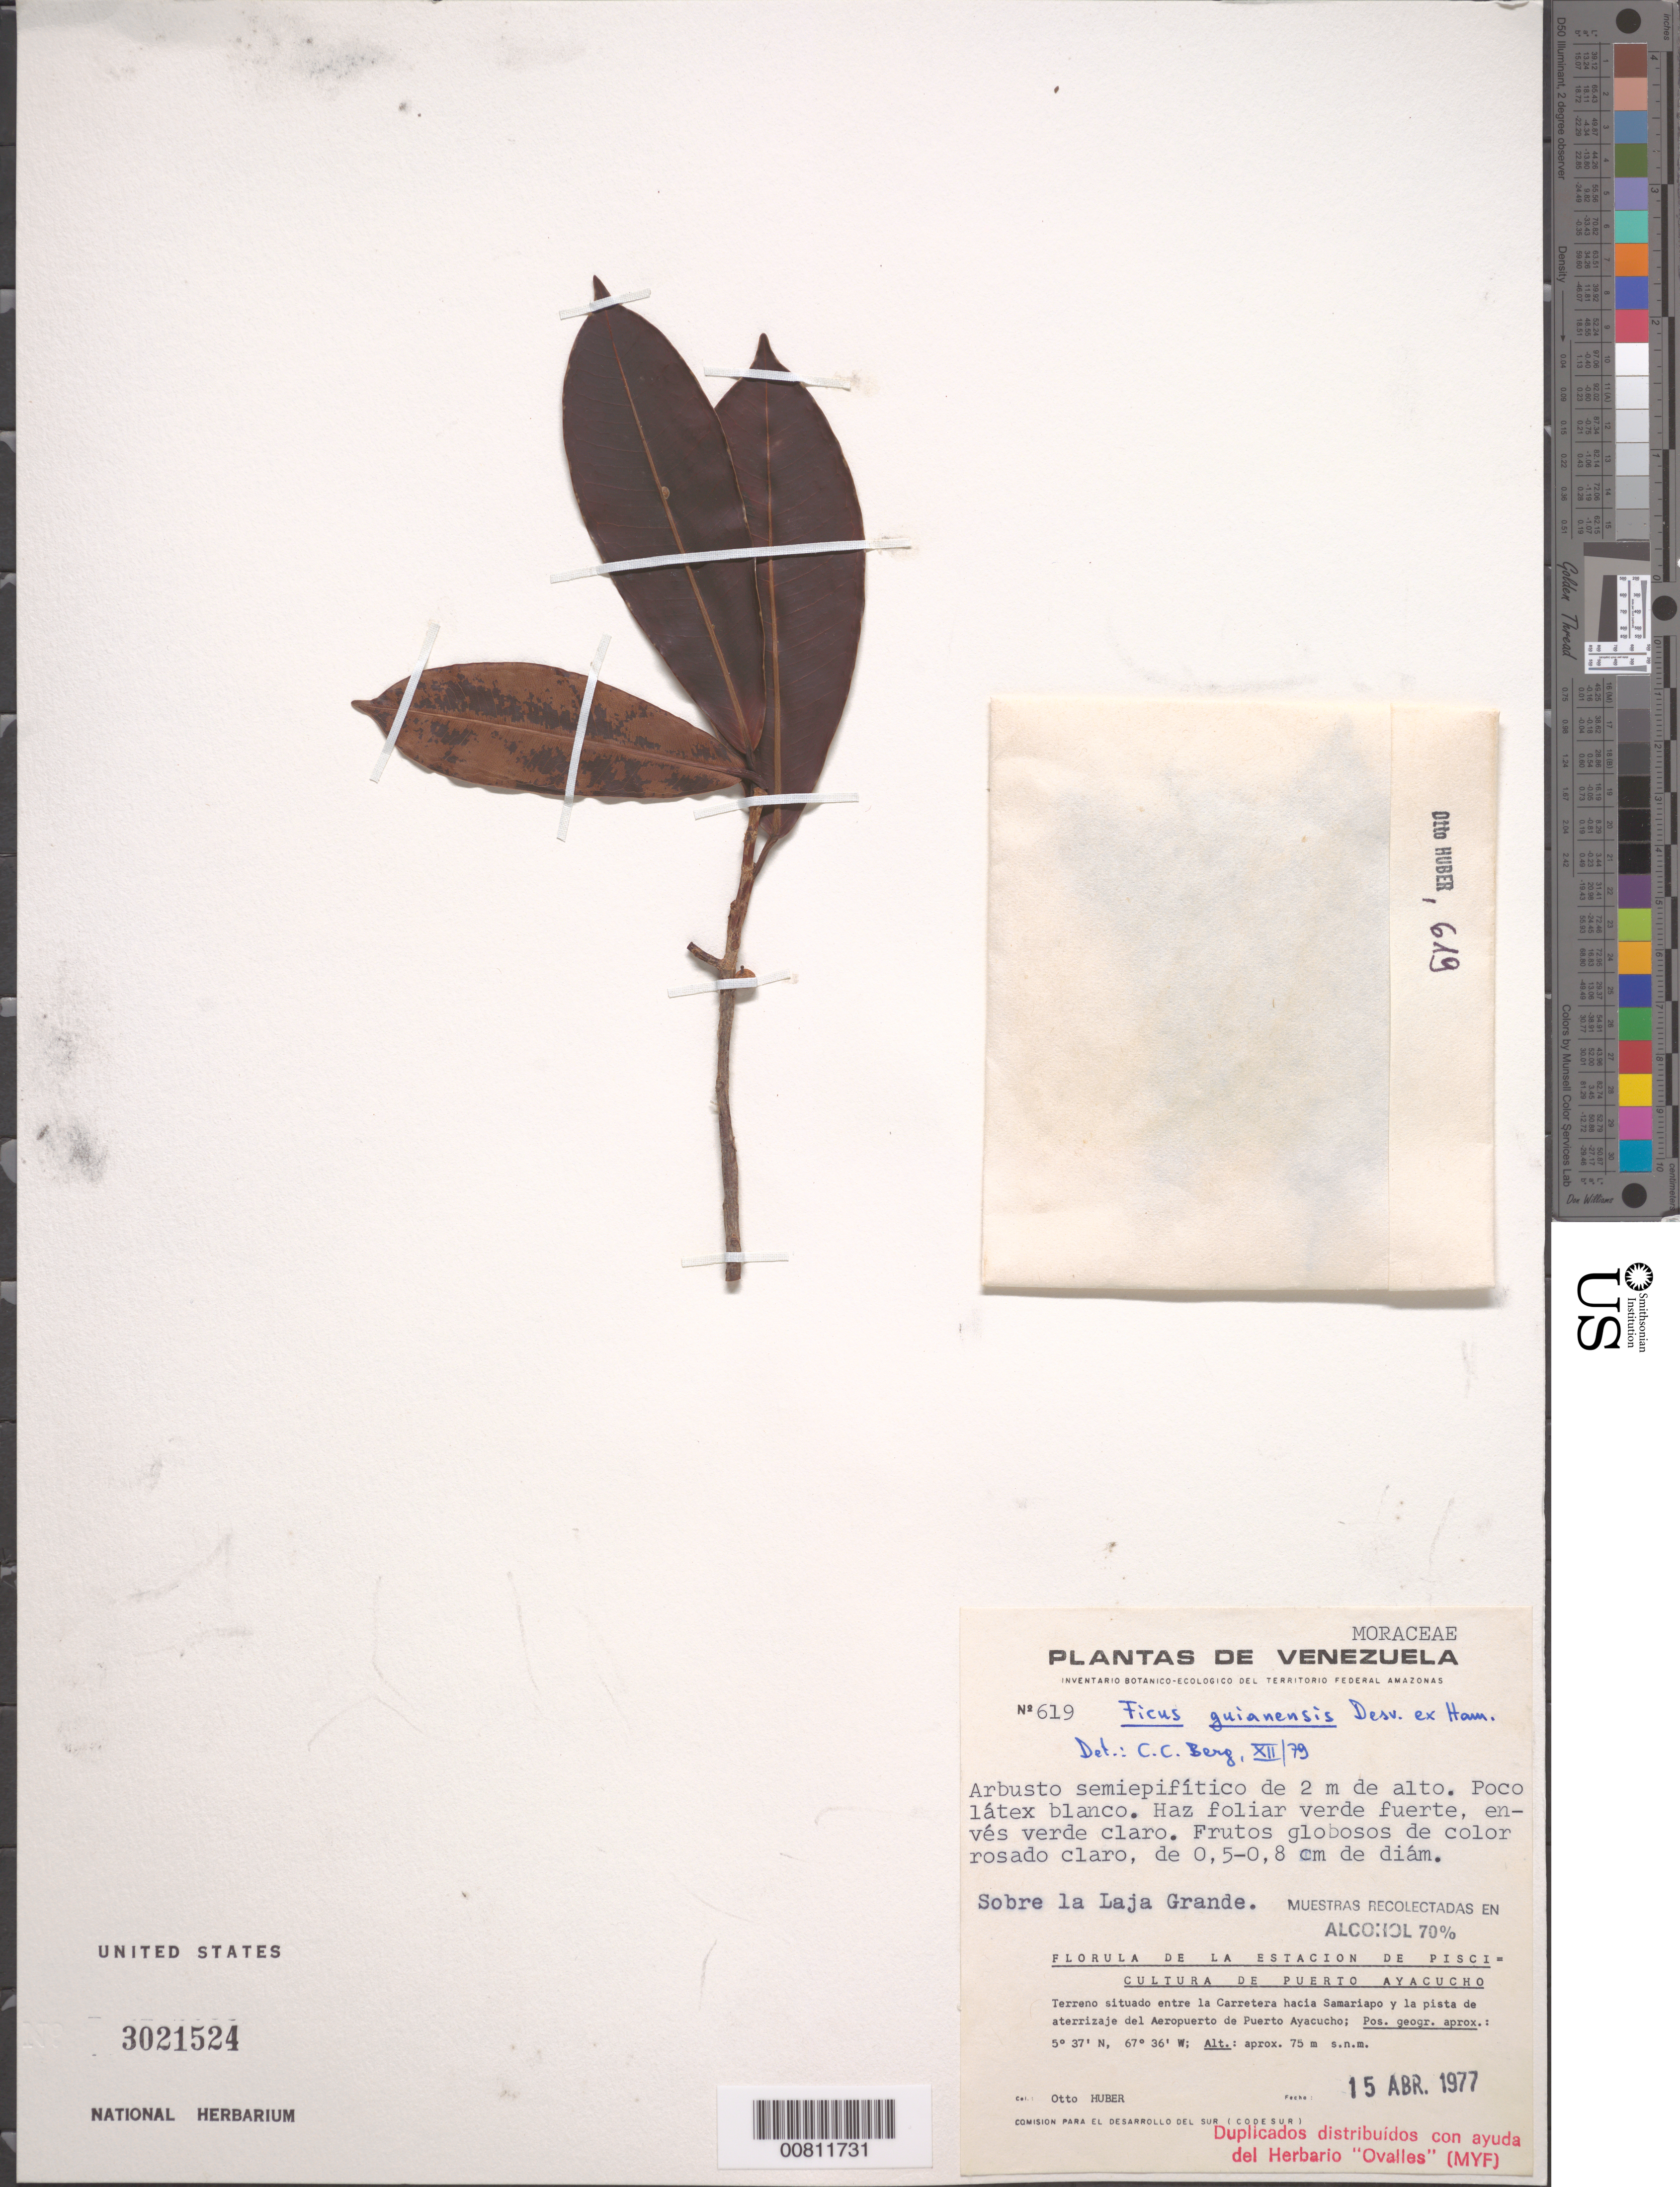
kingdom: Plantae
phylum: Tracheophyta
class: Magnoliopsida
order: Rosales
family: Moraceae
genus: Ficus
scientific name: Ficus guianensis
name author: Desv. ex Ham.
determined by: Berg, C. C.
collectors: O. Huber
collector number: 619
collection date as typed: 15-Apr-77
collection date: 1977-04-15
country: Venezuela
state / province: Amazonas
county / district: Atures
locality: Puerto Ayacucho, carretera hacia Samariapo y la pista de aterrizaje del Aeropuerto de Puerto Ayacucho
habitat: Sobre la laja grande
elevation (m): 75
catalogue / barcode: US 3021524